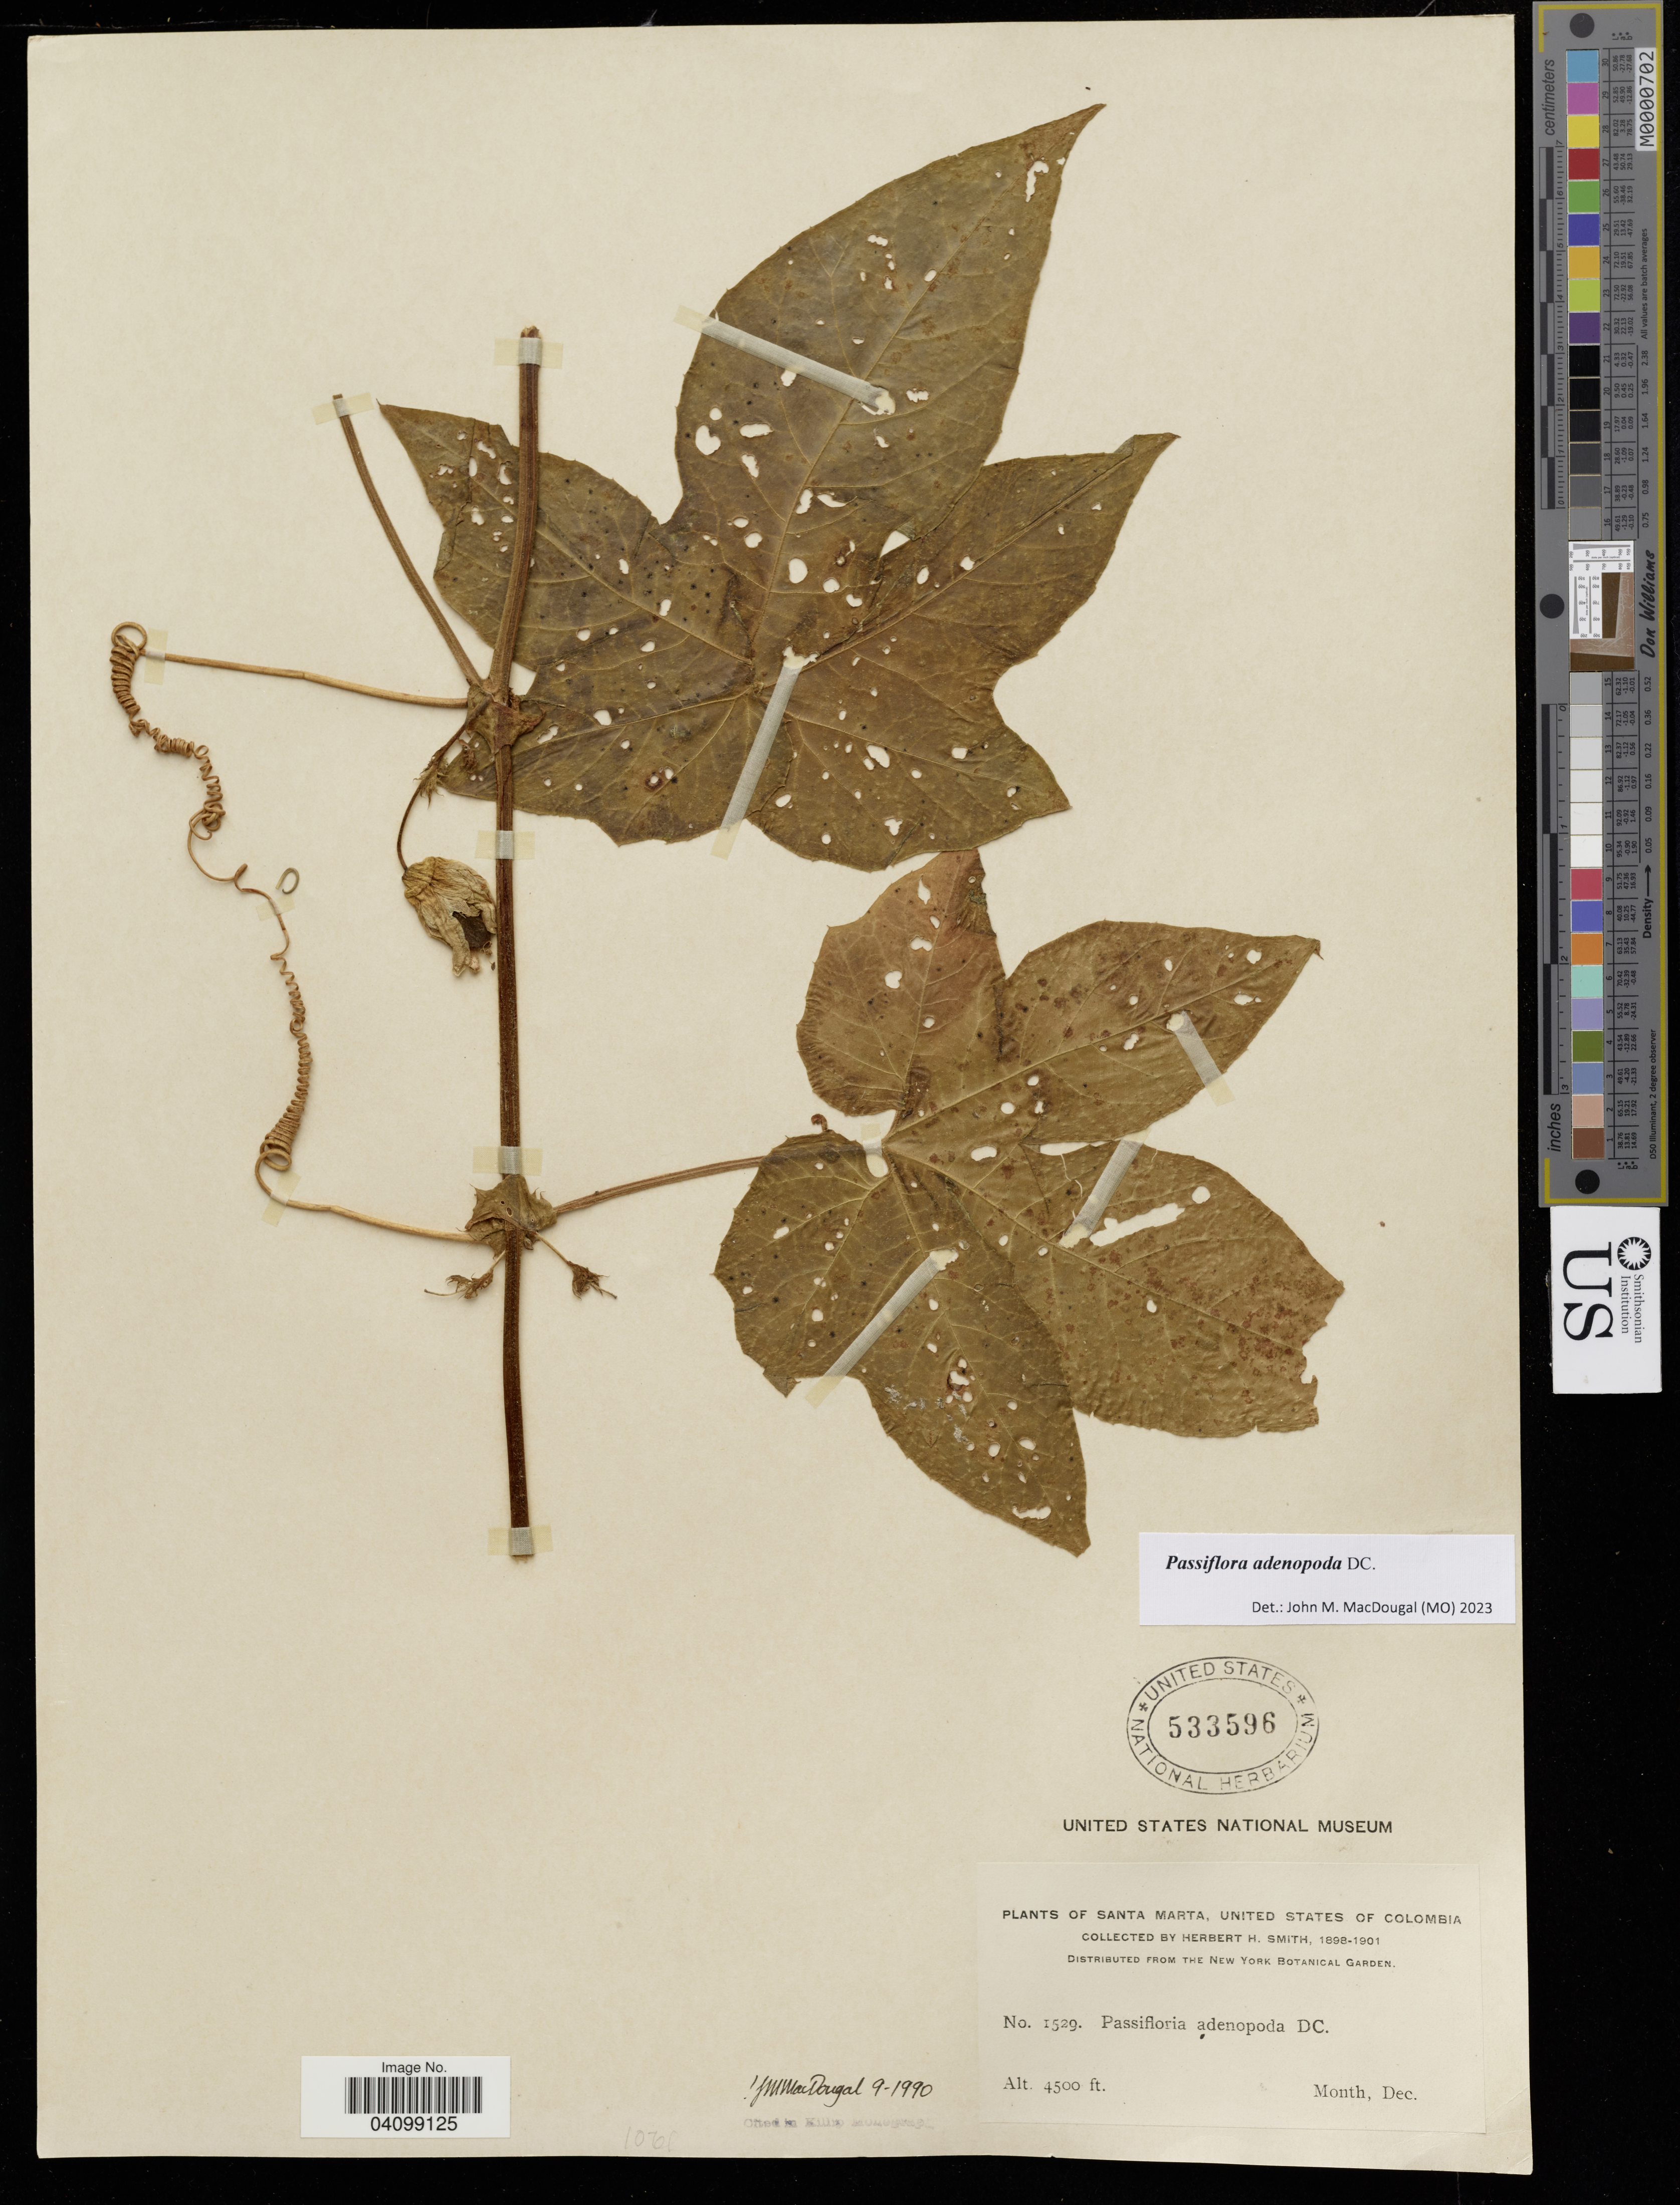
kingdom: Plantae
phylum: Tracheophyta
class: Magnoliopsida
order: Malpighiales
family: Passifloraceae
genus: Passiflora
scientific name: Passiflora adenopoda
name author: DC.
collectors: H. H. Smith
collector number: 1529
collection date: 1898-12/1901-12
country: Colombia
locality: Santa Marta.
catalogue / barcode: US 533596